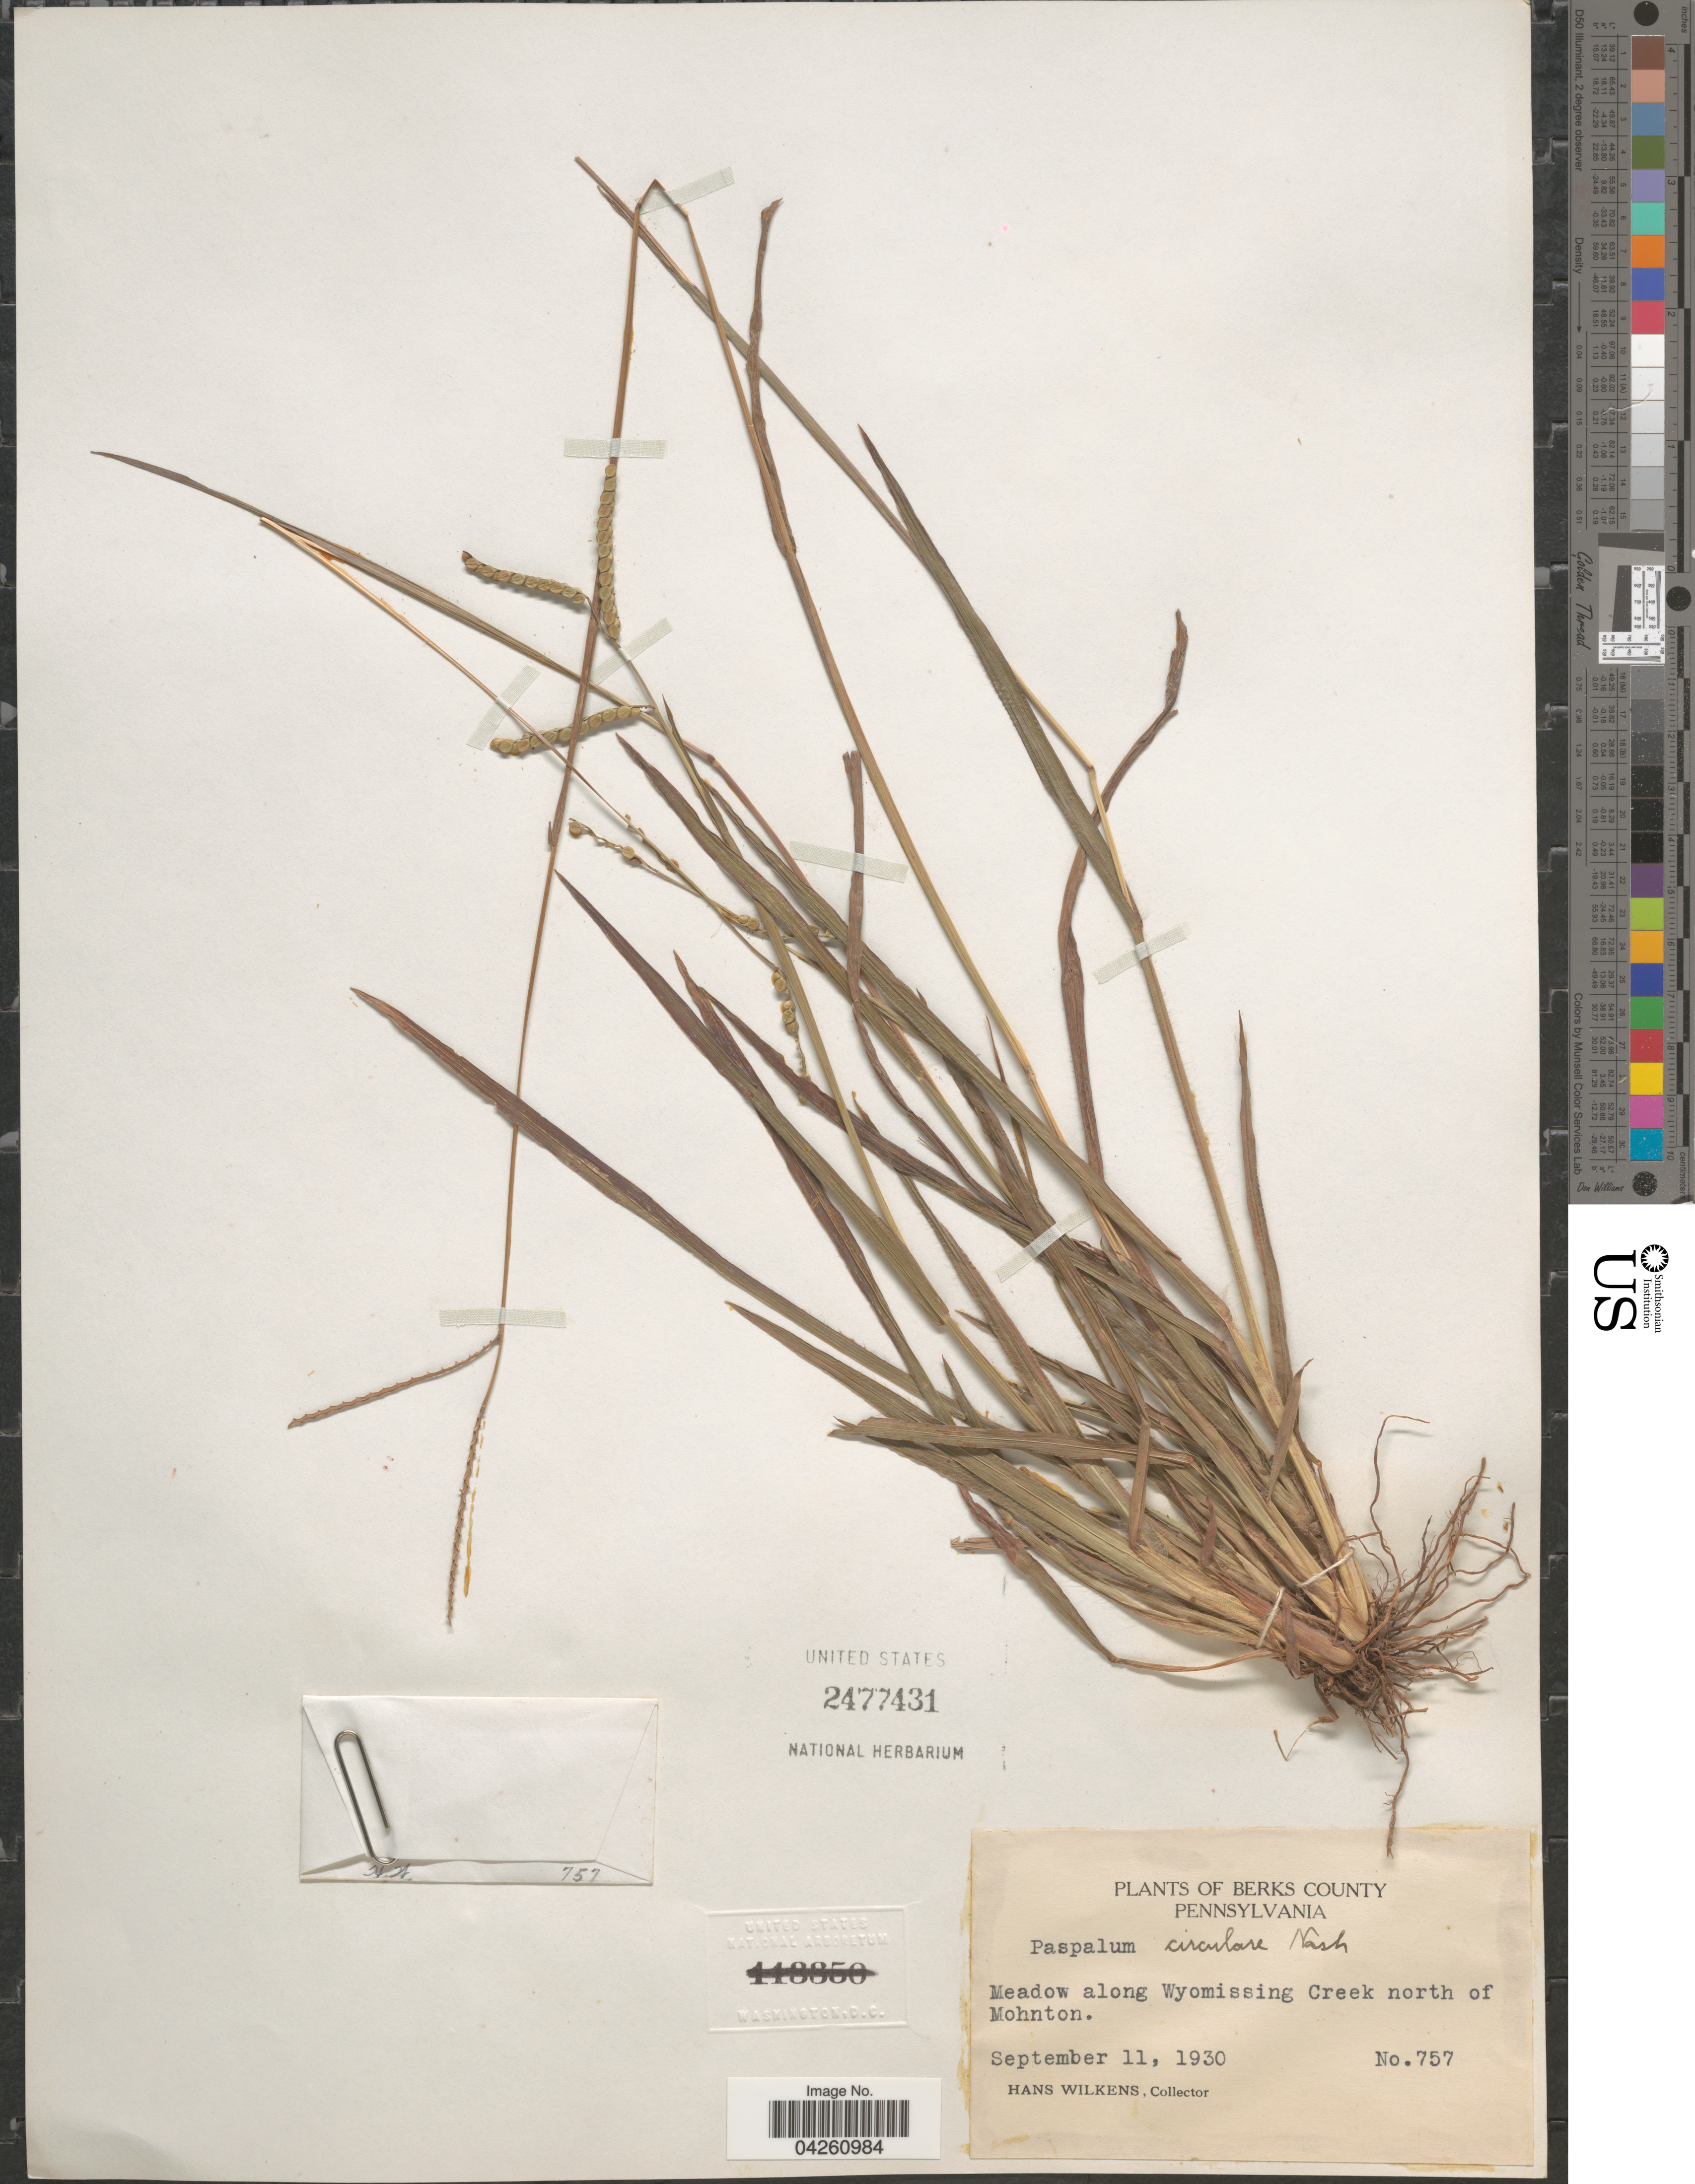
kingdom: Plantae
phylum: Tracheophyta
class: Liliopsida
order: Poales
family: Poaceae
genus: Paspalum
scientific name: Paspalum circulare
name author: Nash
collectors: H. Wilkens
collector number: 757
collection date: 1930-09-11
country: United States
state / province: Pennsylvania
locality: Berks County. Meadow along Wyomissing Creek north of Mohnton.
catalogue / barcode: US 2477431